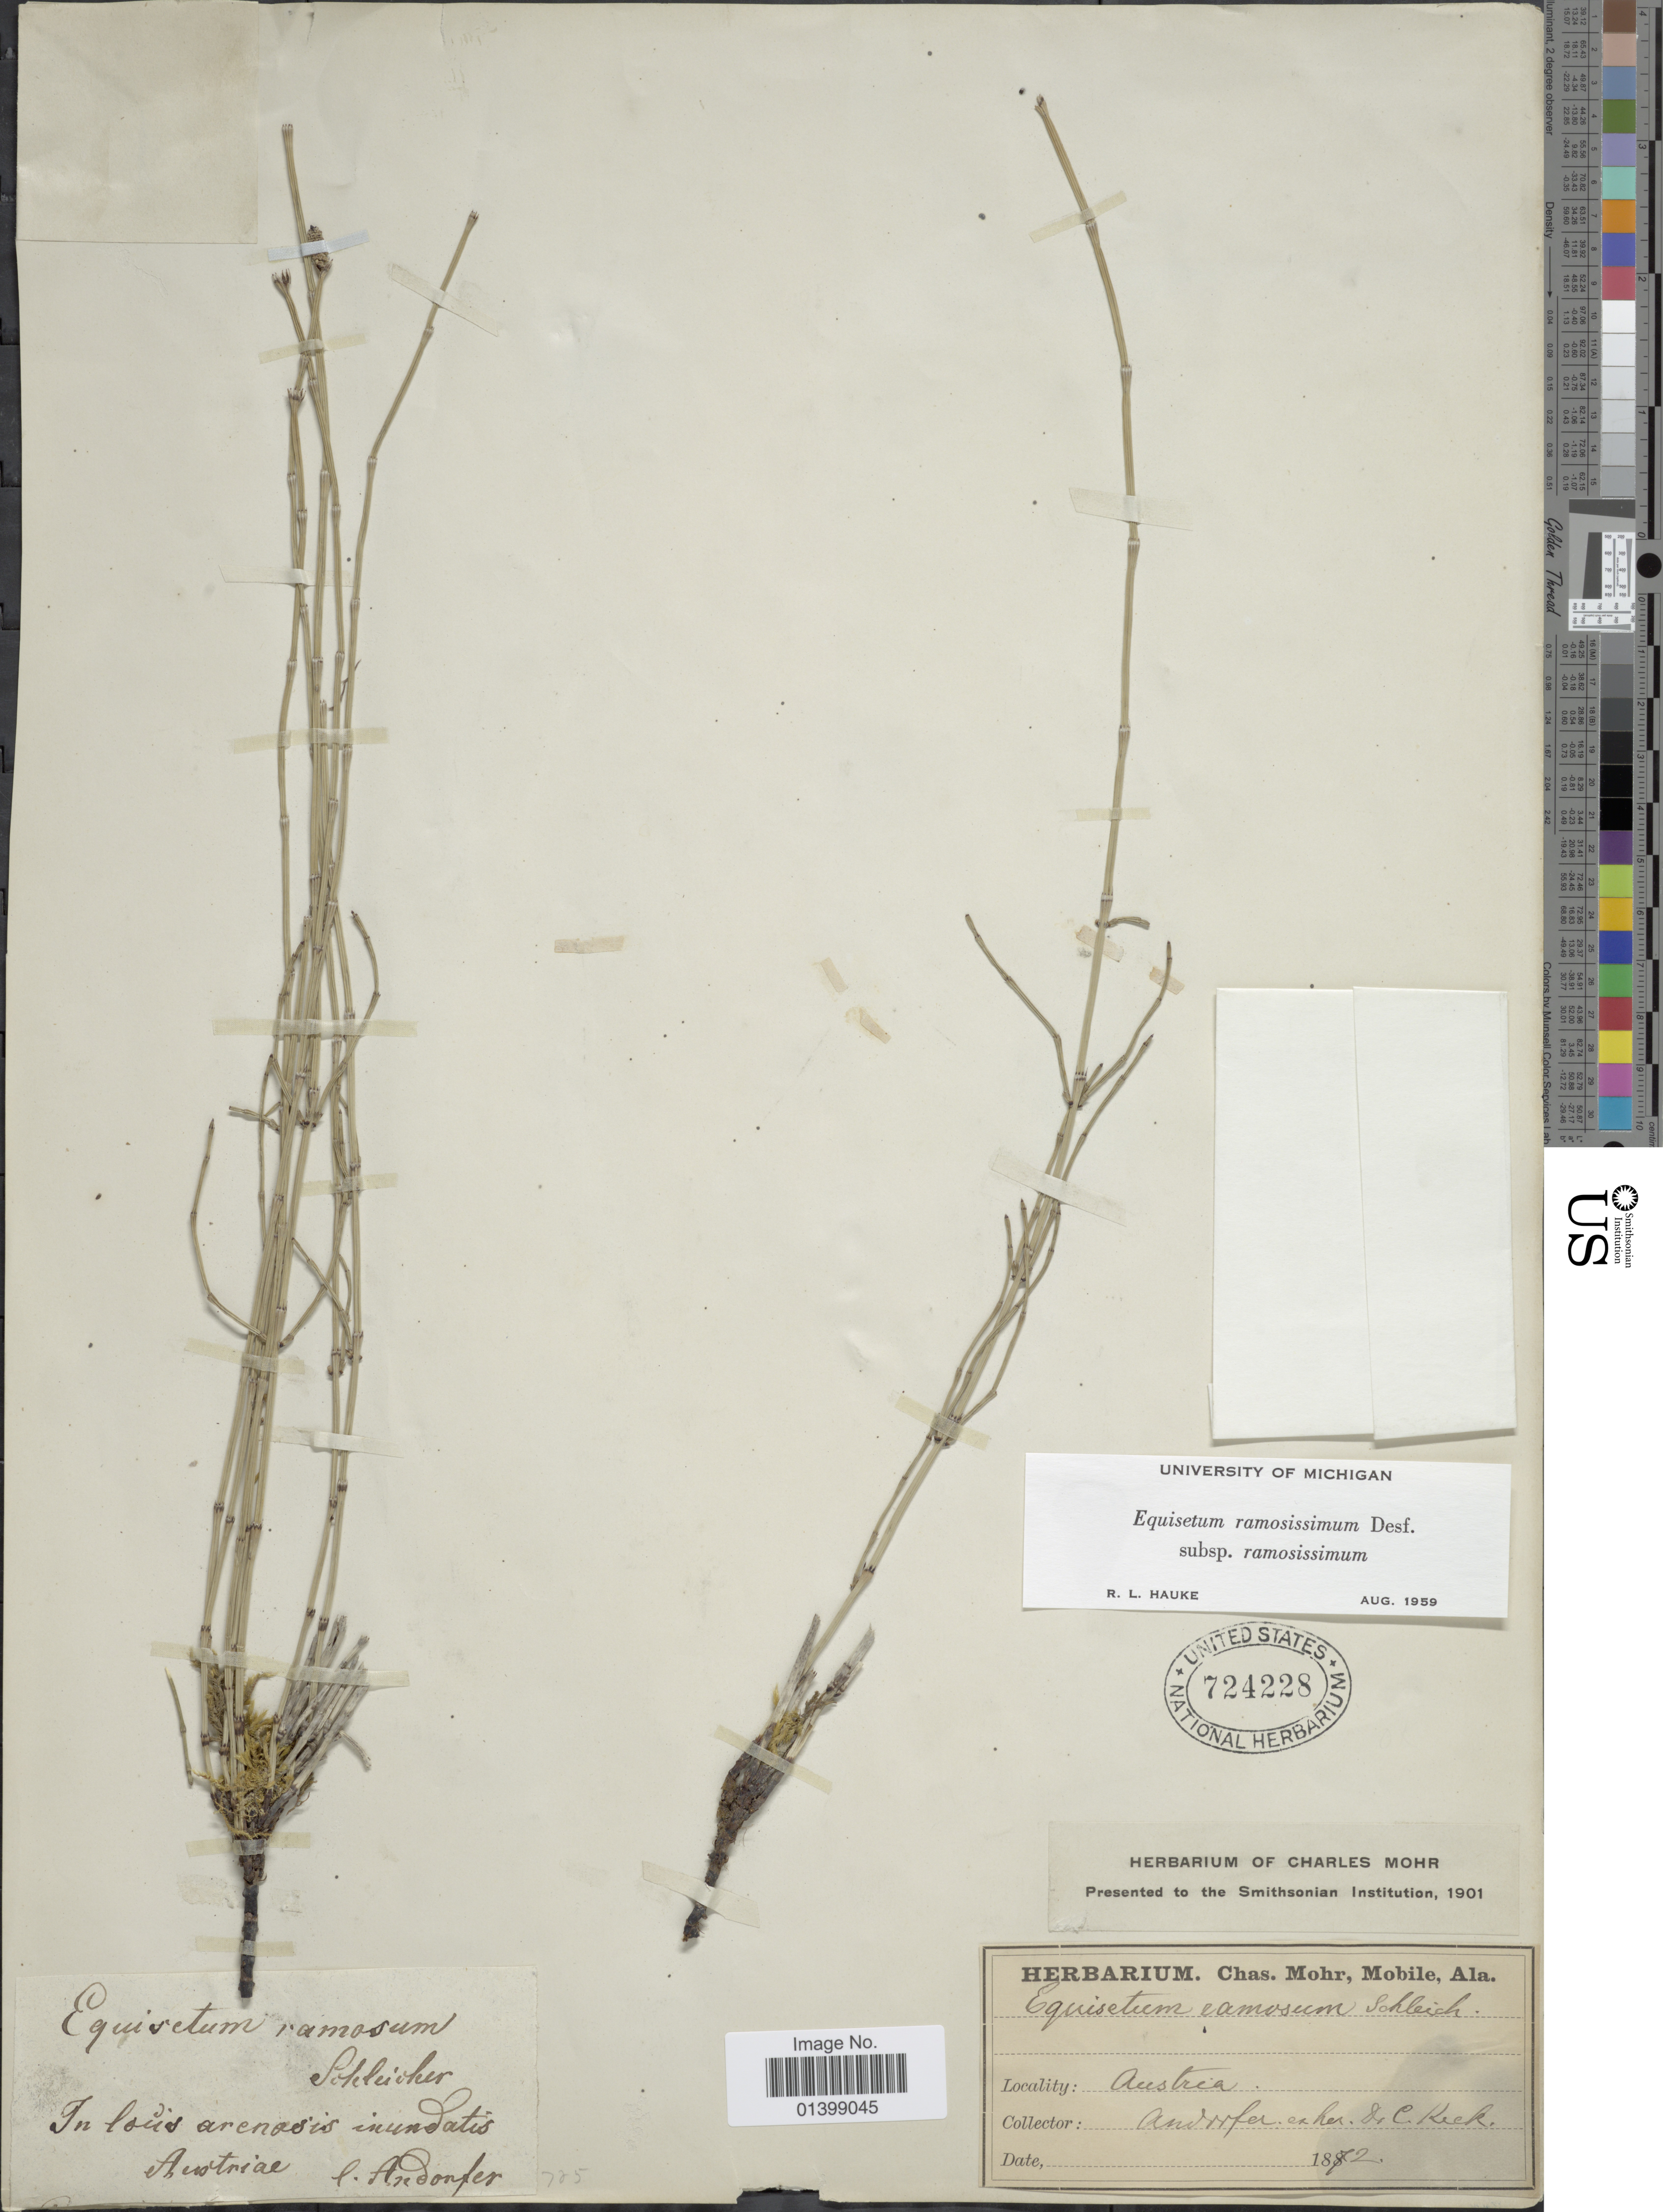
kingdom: Plantae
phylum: Tracheophyta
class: Polypodiopsida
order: Equisetales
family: Equisetaceae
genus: Equisetum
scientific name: Equisetum ramosissimum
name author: Desf.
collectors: J. A. Ewan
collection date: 1872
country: Austria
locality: In locis arenosis unundatis Austriae [interpreted]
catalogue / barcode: US 724228